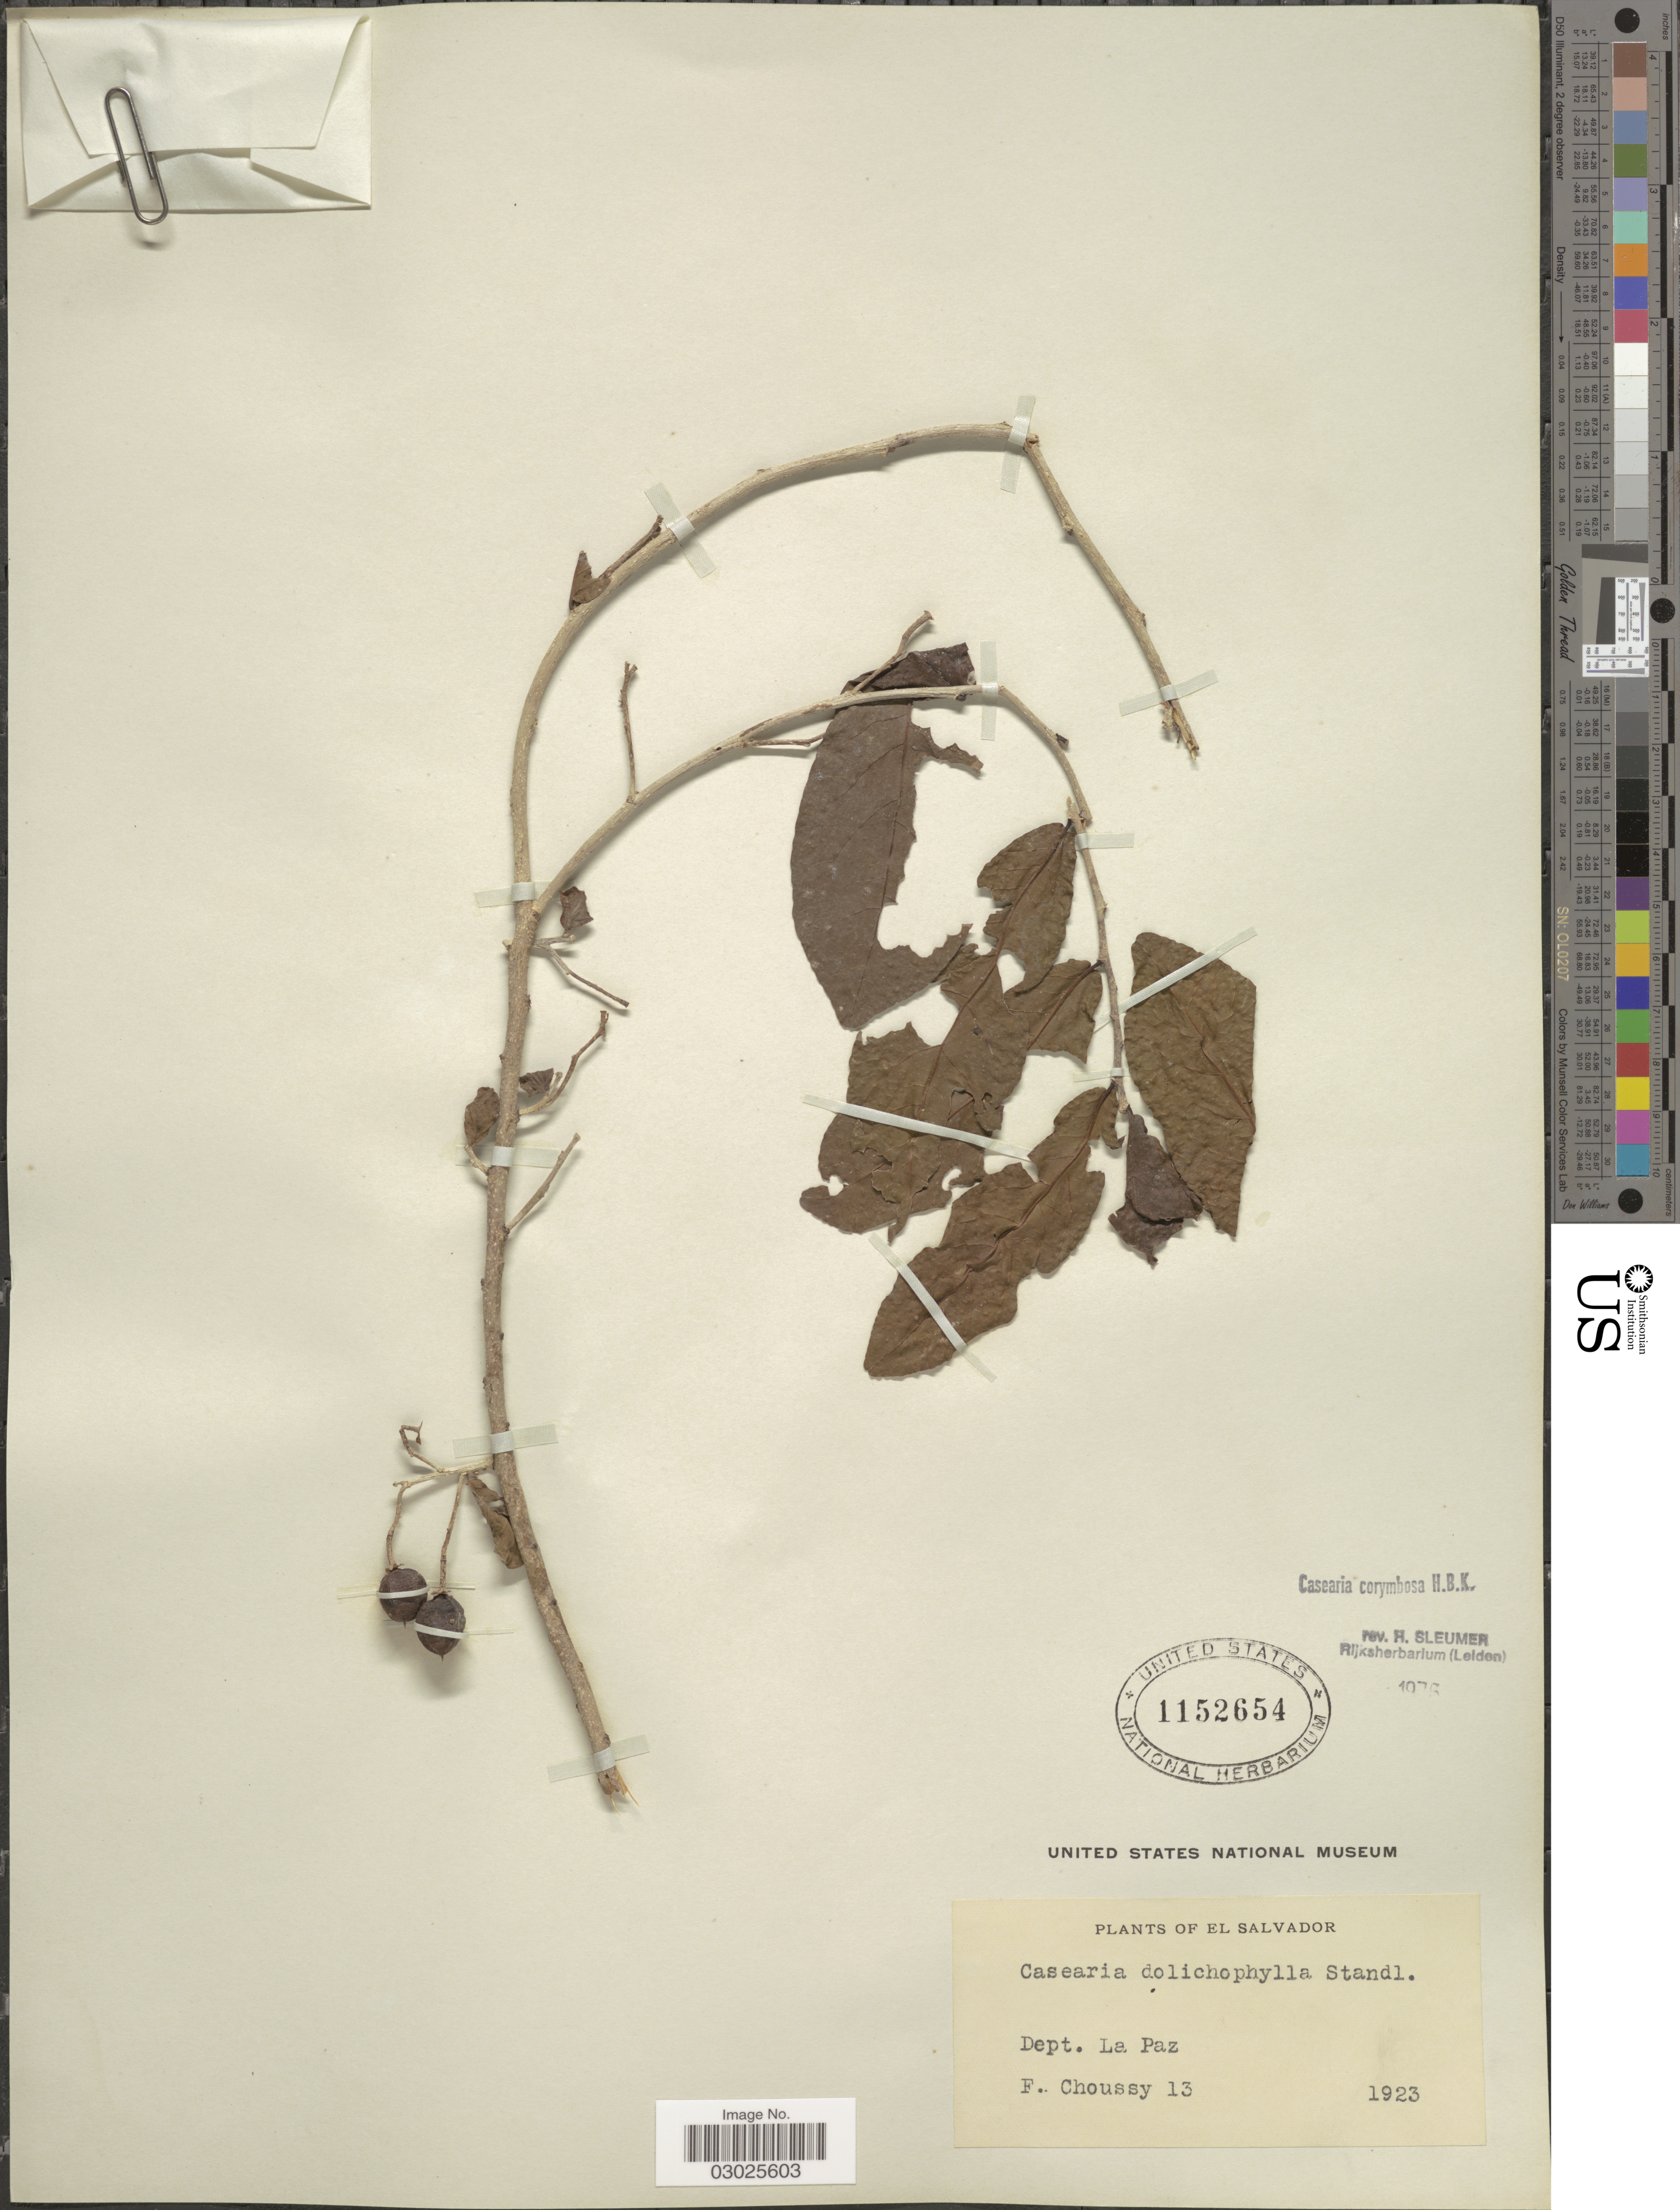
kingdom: Plantae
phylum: Tracheophyta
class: Magnoliopsida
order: Malpighiales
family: Salicaceae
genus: Casearia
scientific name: Casearia corymbosa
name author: Kunth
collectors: F. Choussy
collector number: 13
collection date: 1923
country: El Salvador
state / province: La Paz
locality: Dept. La Paz.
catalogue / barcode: US 1152654